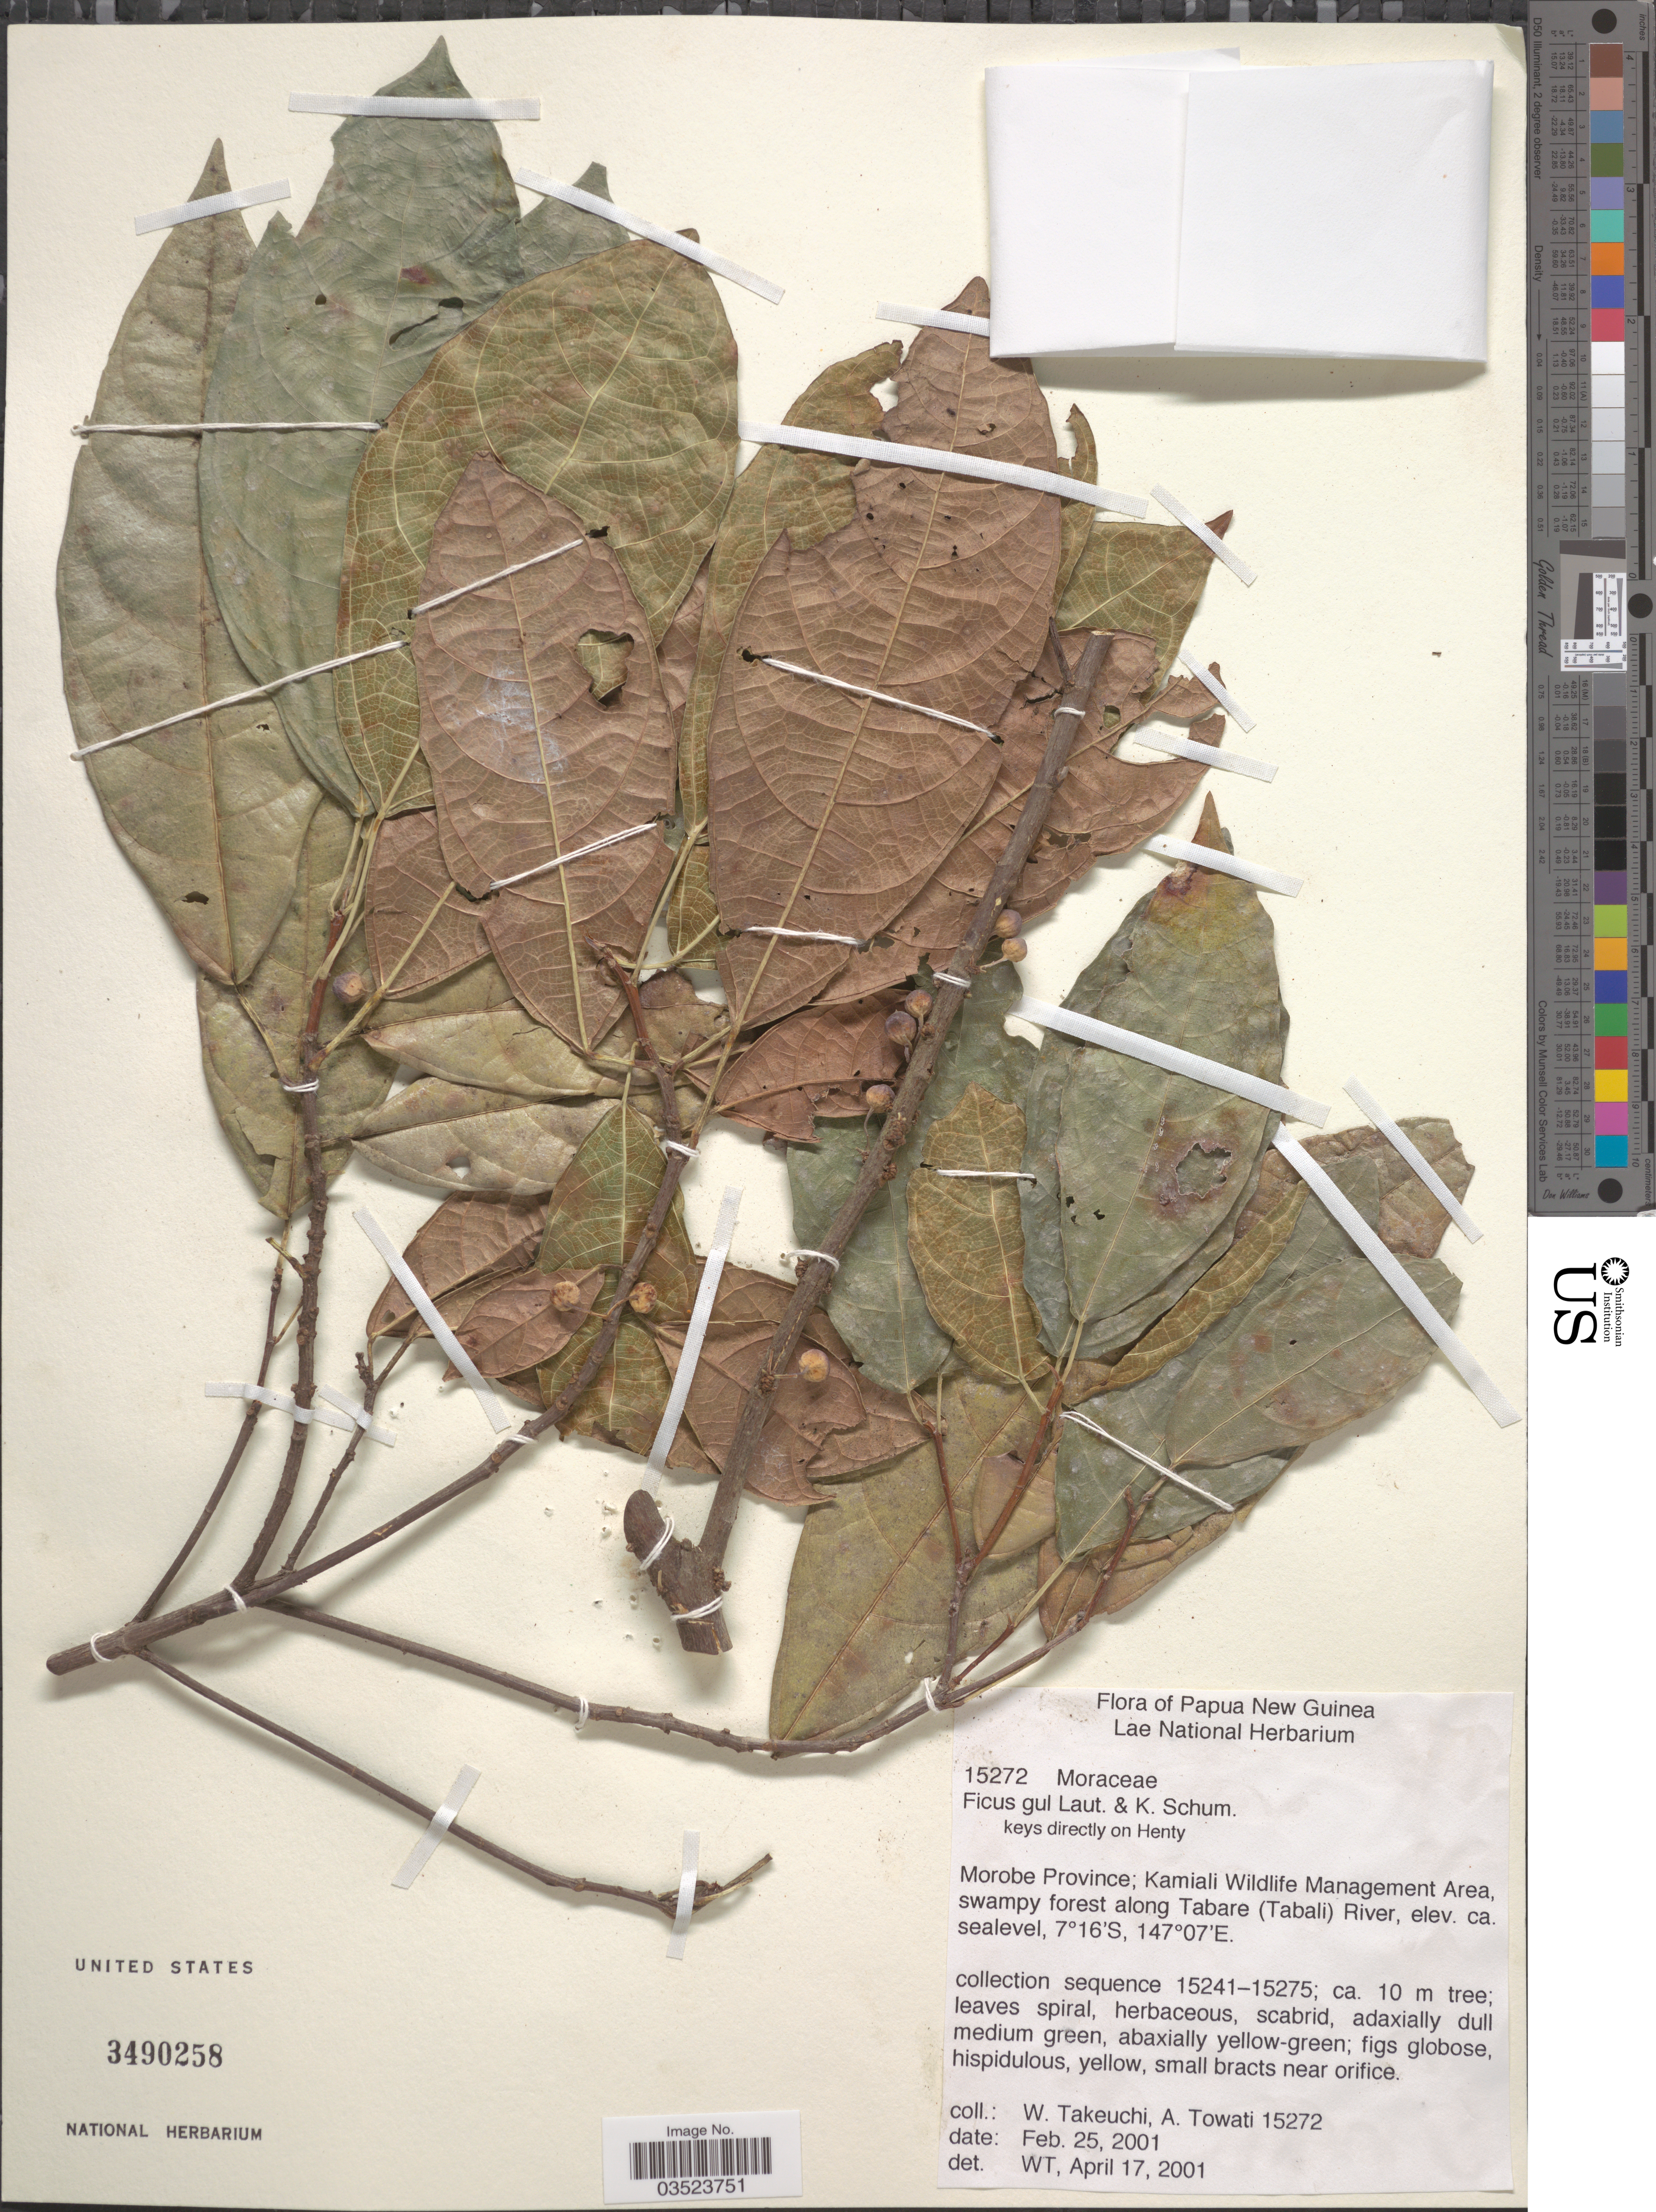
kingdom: Plantae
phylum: Tracheophyta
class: Magnoliopsida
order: Rosales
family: Moraceae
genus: Ficus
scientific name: Ficus gul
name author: Lauterb. & K. Schum.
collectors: W. Takeuchi & A. Towati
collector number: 15272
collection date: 2001-02-25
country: Papua New Guinea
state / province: Morobe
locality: Kamiali Wildlife Management Area, swampy forest along Tabare (Tabali) River.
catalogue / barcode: US 3490258